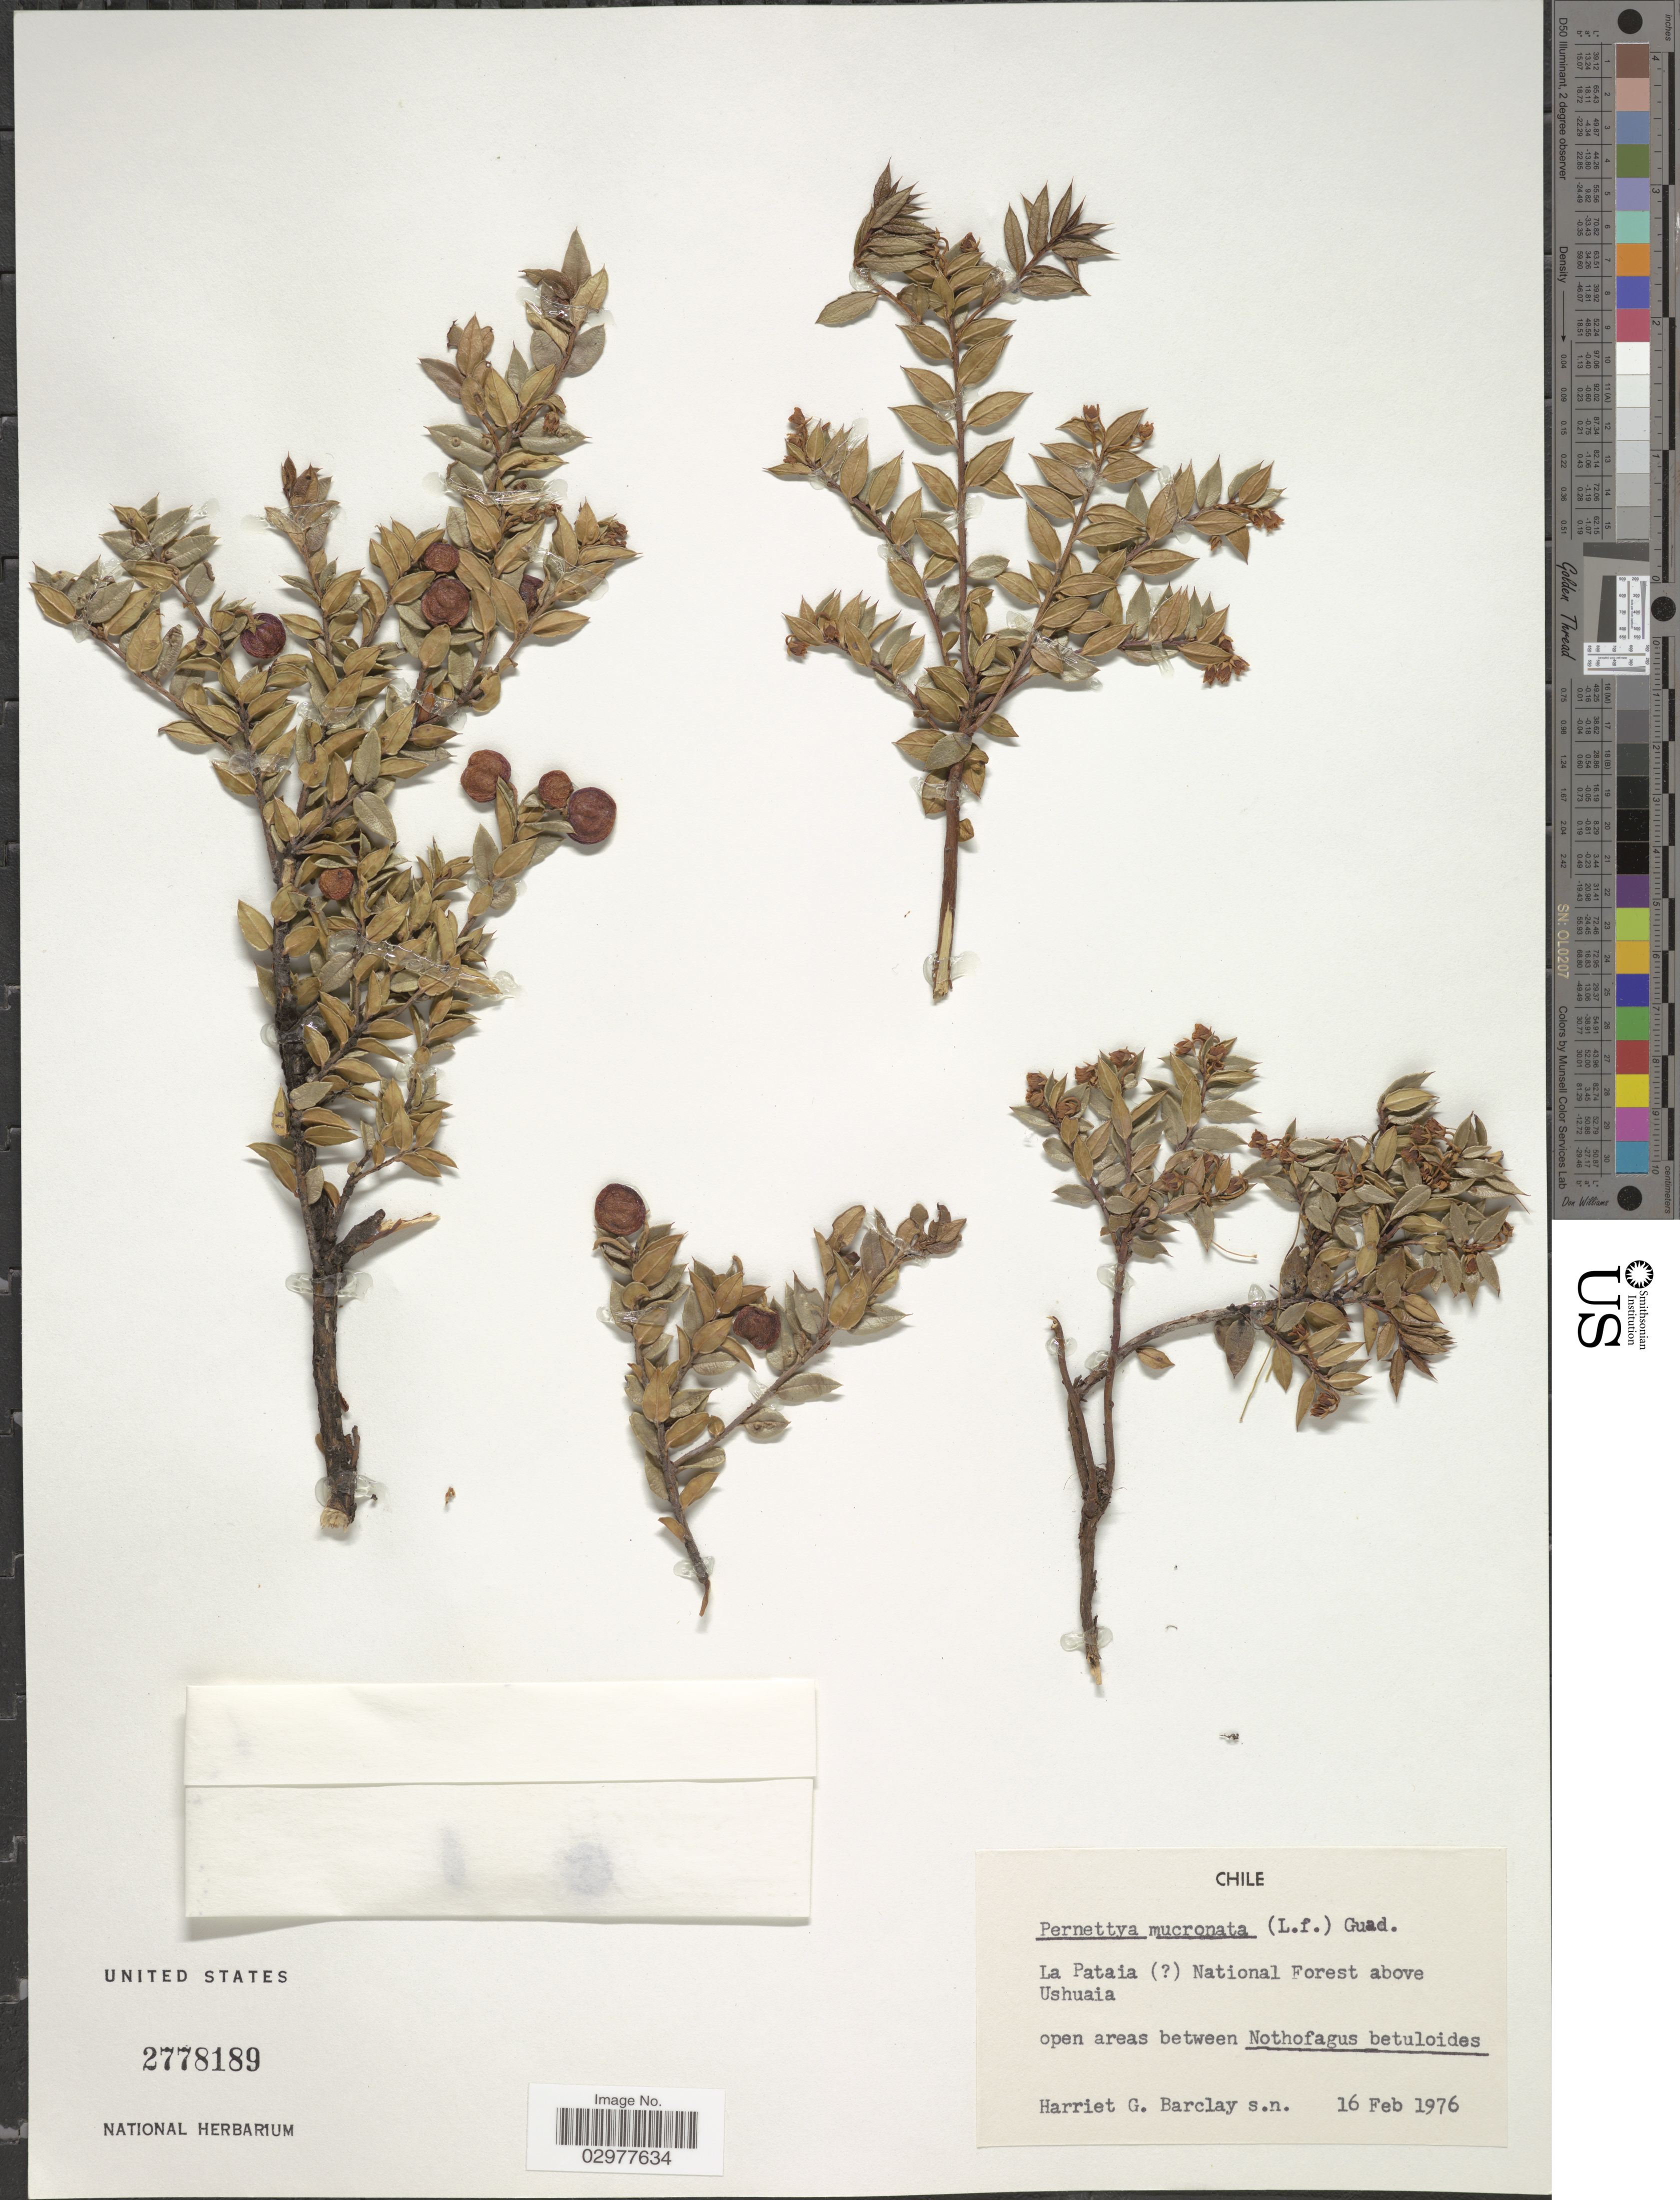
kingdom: Plantae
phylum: Tracheophyta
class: Magnoliopsida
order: Ericales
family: Ericaceae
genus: Pernettya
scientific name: Pernettya mucronata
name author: (L. f.) Gaudich. ex A. Spreng.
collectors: H. G. Barclay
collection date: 1976-02-16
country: Chile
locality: La Pataia ( [unsure placement]) National Forest above Ushuaia.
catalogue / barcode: US 2778189